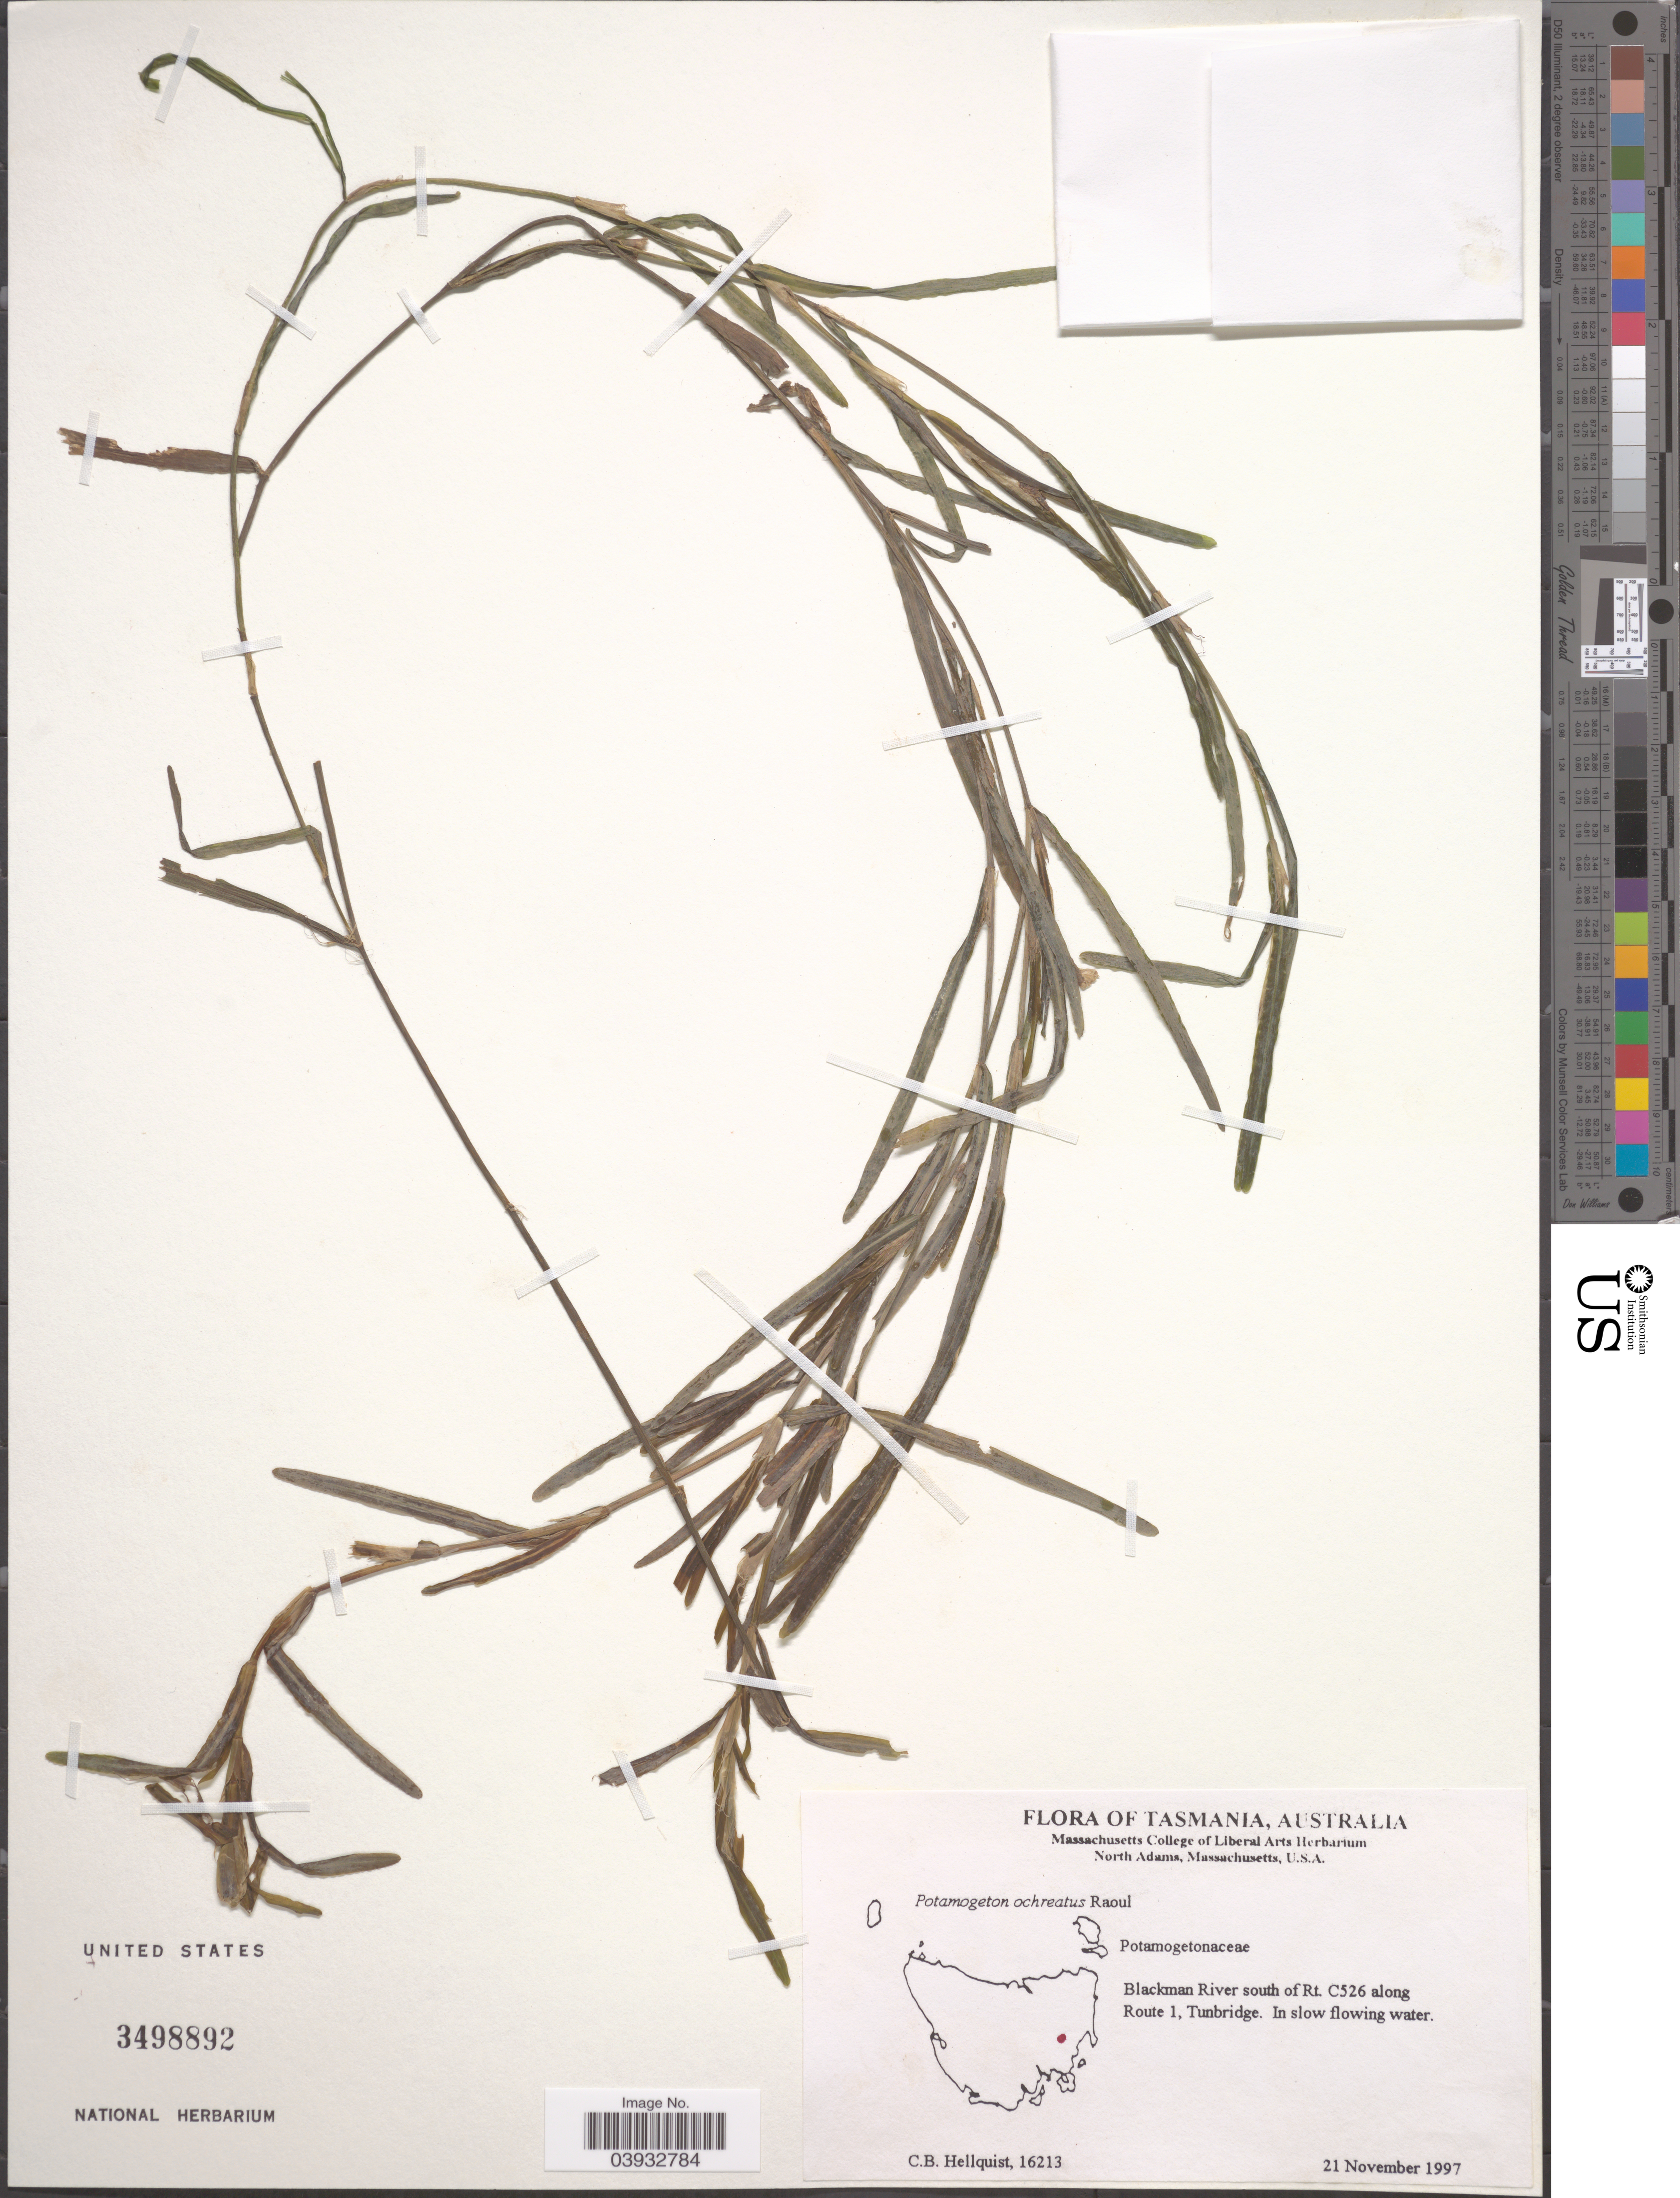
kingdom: Plantae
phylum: Tracheophyta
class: Liliopsida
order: Alismatales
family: Potamogetonaceae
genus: Potamogeton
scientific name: Potamogeton ochreatus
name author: Raoul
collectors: C. Hellquist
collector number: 16213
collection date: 1997-11-21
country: Australia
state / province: Tasmania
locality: Blackman River south of Rt. C526 along Route 1, Tunbridge.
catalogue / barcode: US 3498892